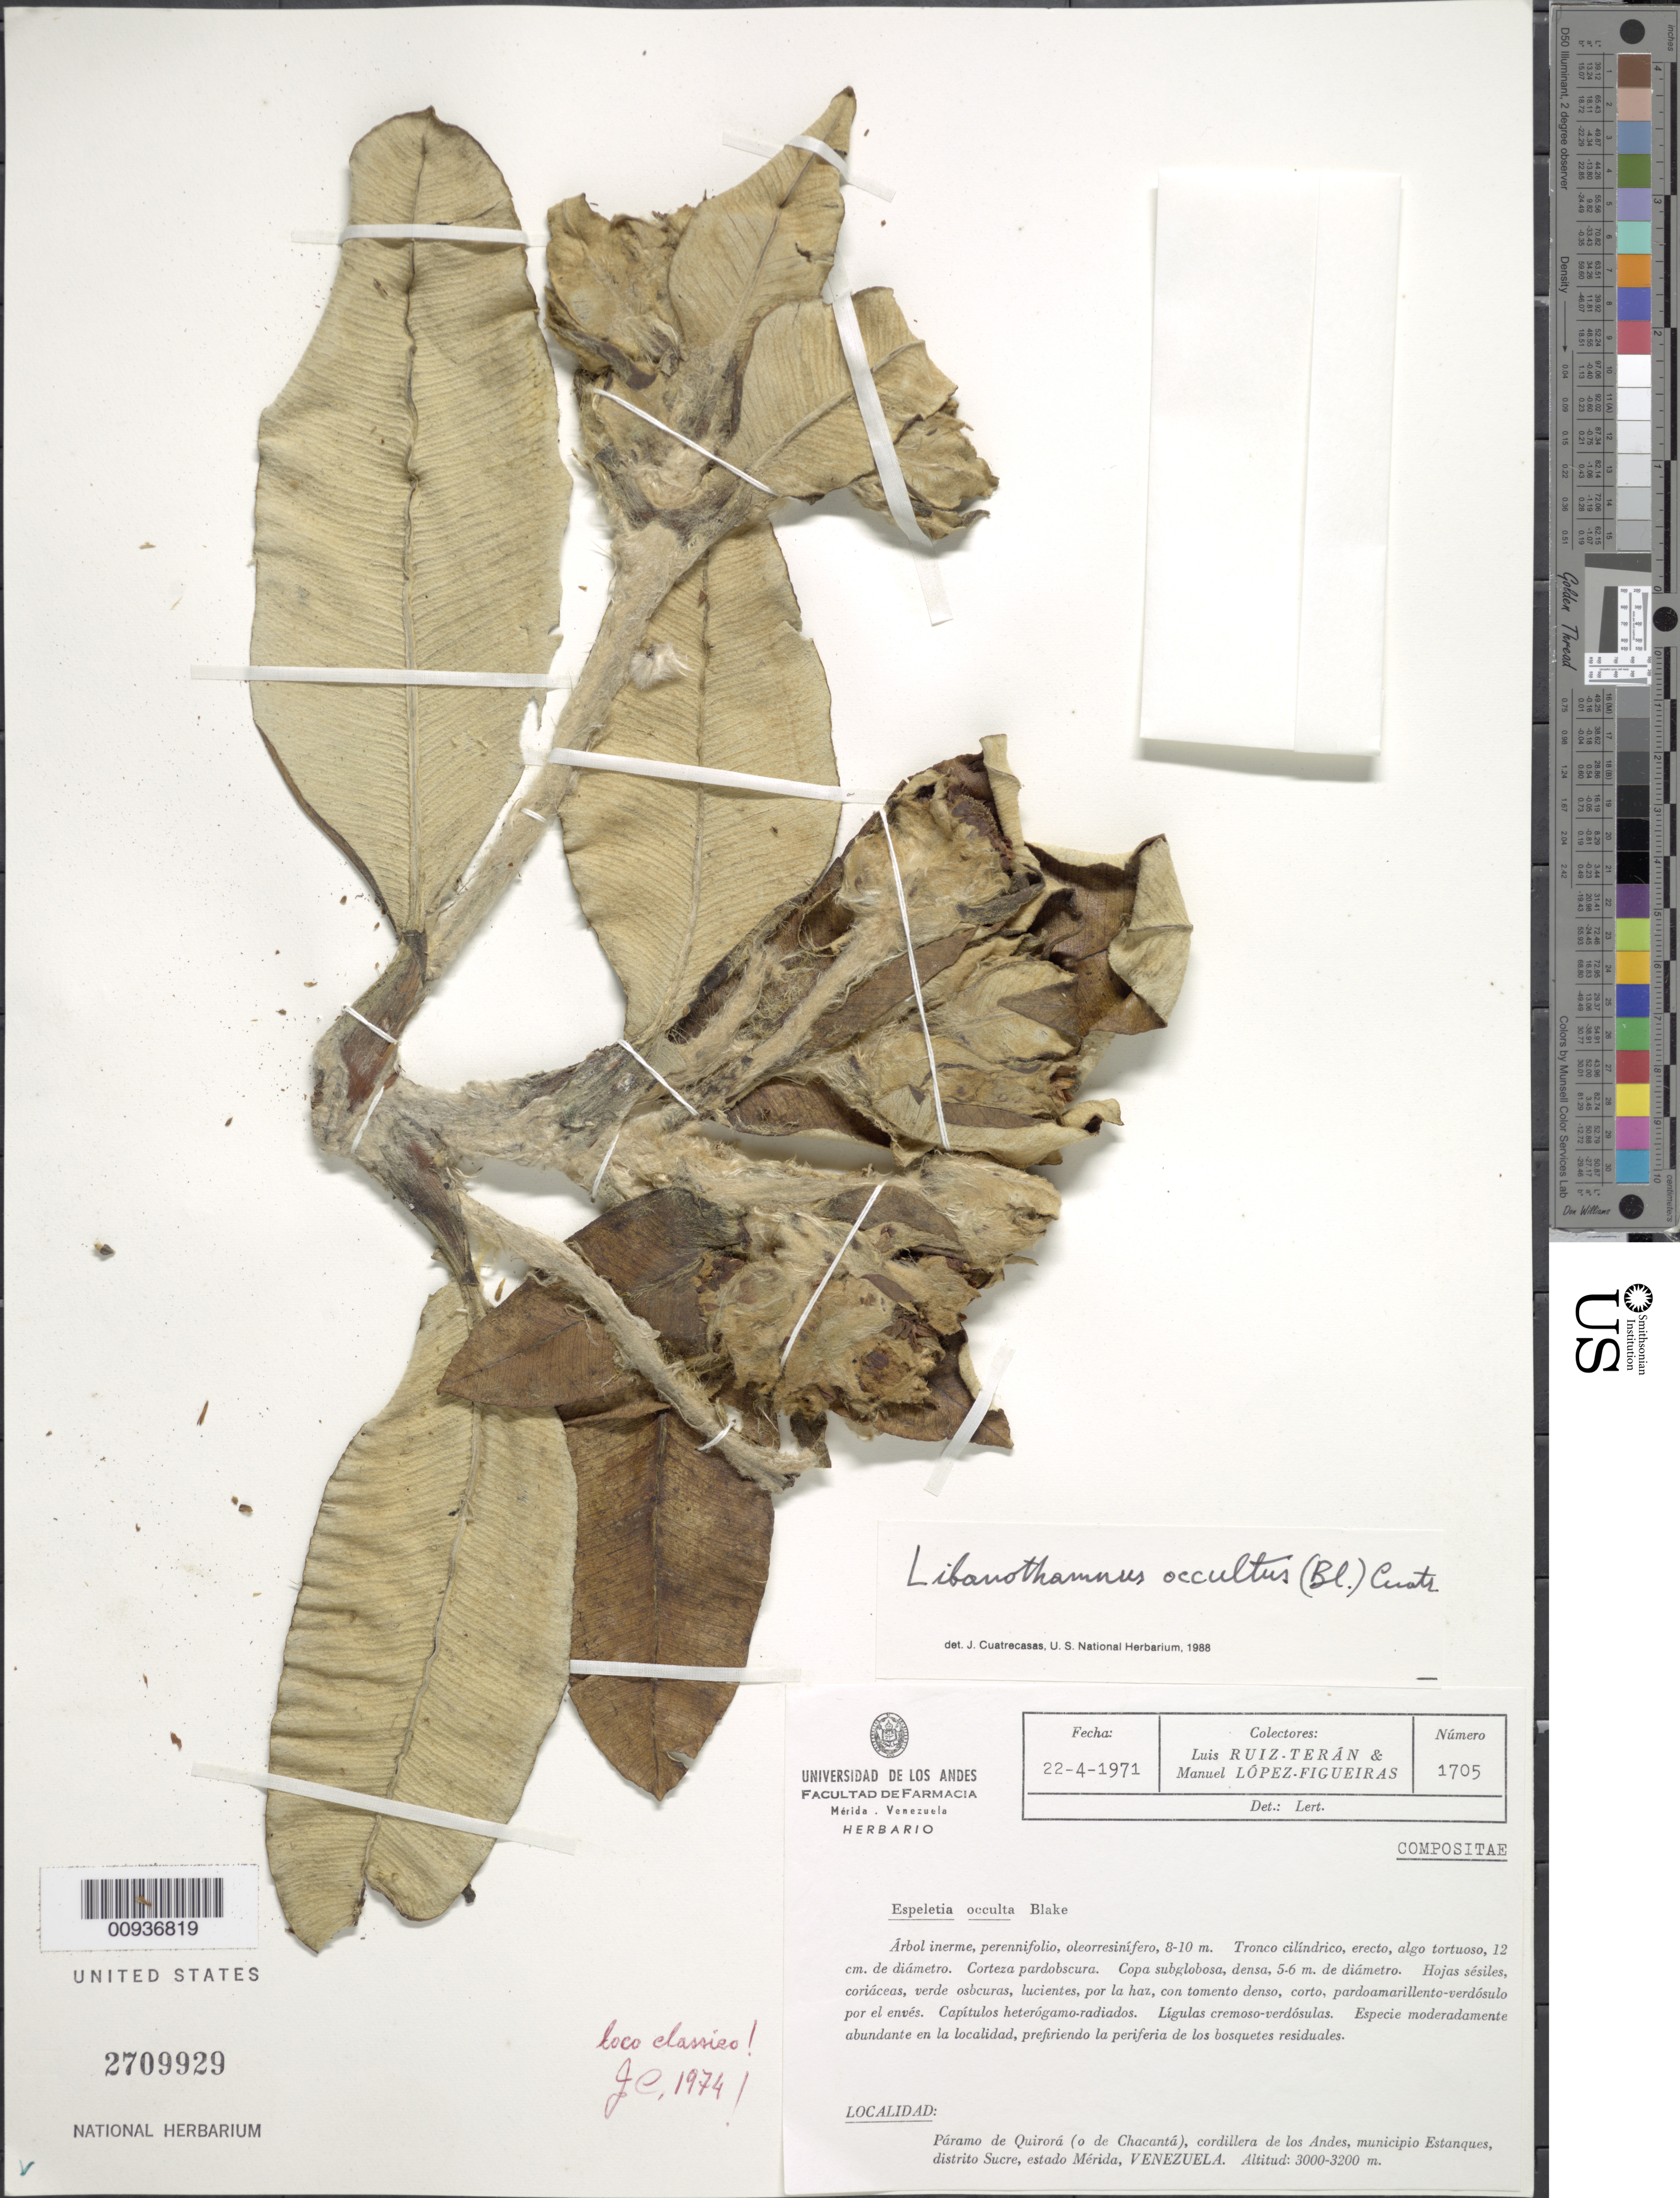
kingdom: Plantae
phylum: Tracheophyta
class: Magnoliopsida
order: Asterales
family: Asteraceae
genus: Libanothamnus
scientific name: Libanothamnus occultus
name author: (S.F. Blake) Cuatrec.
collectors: L. Teran & M. López Figueiras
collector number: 1705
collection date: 1971-04-22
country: Venezuela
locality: Paramo de Quirora (o de Chacanta), cordillera de los Andes, Municipio Estanques, Distrito Sucre, Estado Merida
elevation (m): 3000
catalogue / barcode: US 2709929